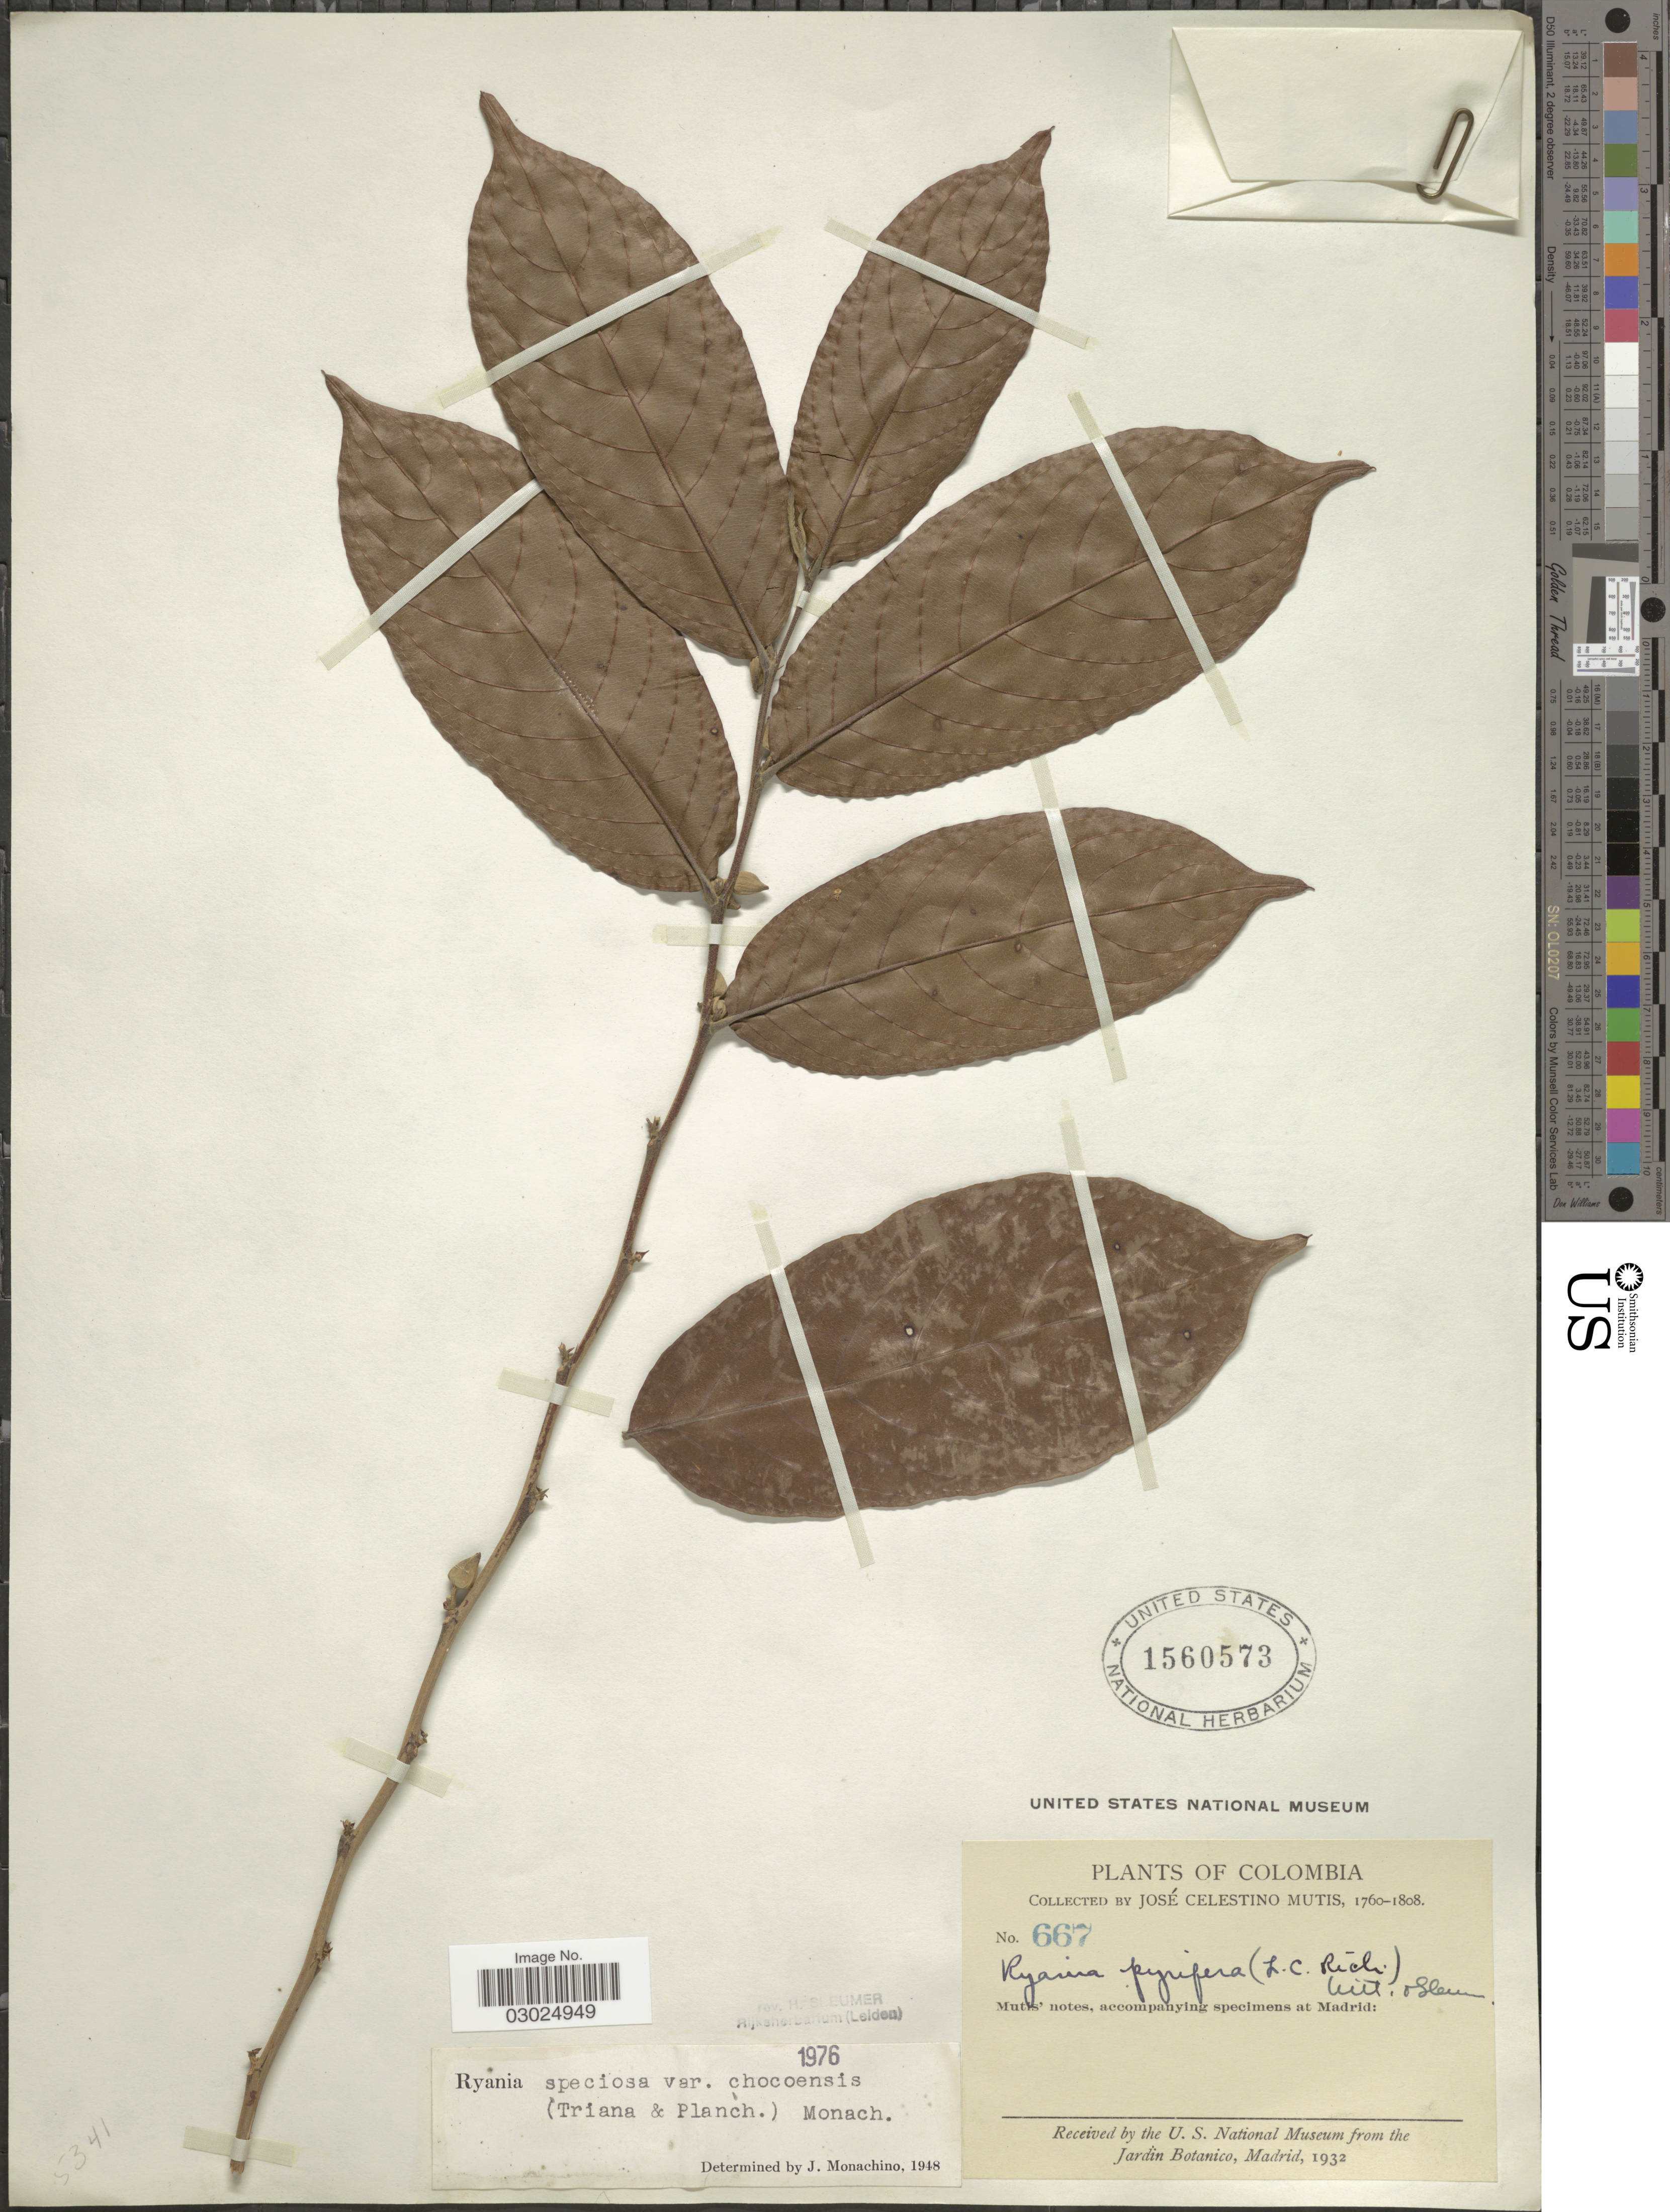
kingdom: Plantae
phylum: Tracheophyta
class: Magnoliopsida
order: Malpighiales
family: Salicaceae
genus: Ryania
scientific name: Ryania speciosa var. chocoensis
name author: (Triana & Planch.) Monach.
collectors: J. C. B. Mutis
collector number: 667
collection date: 1760/1808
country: Colombia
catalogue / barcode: US 1560573